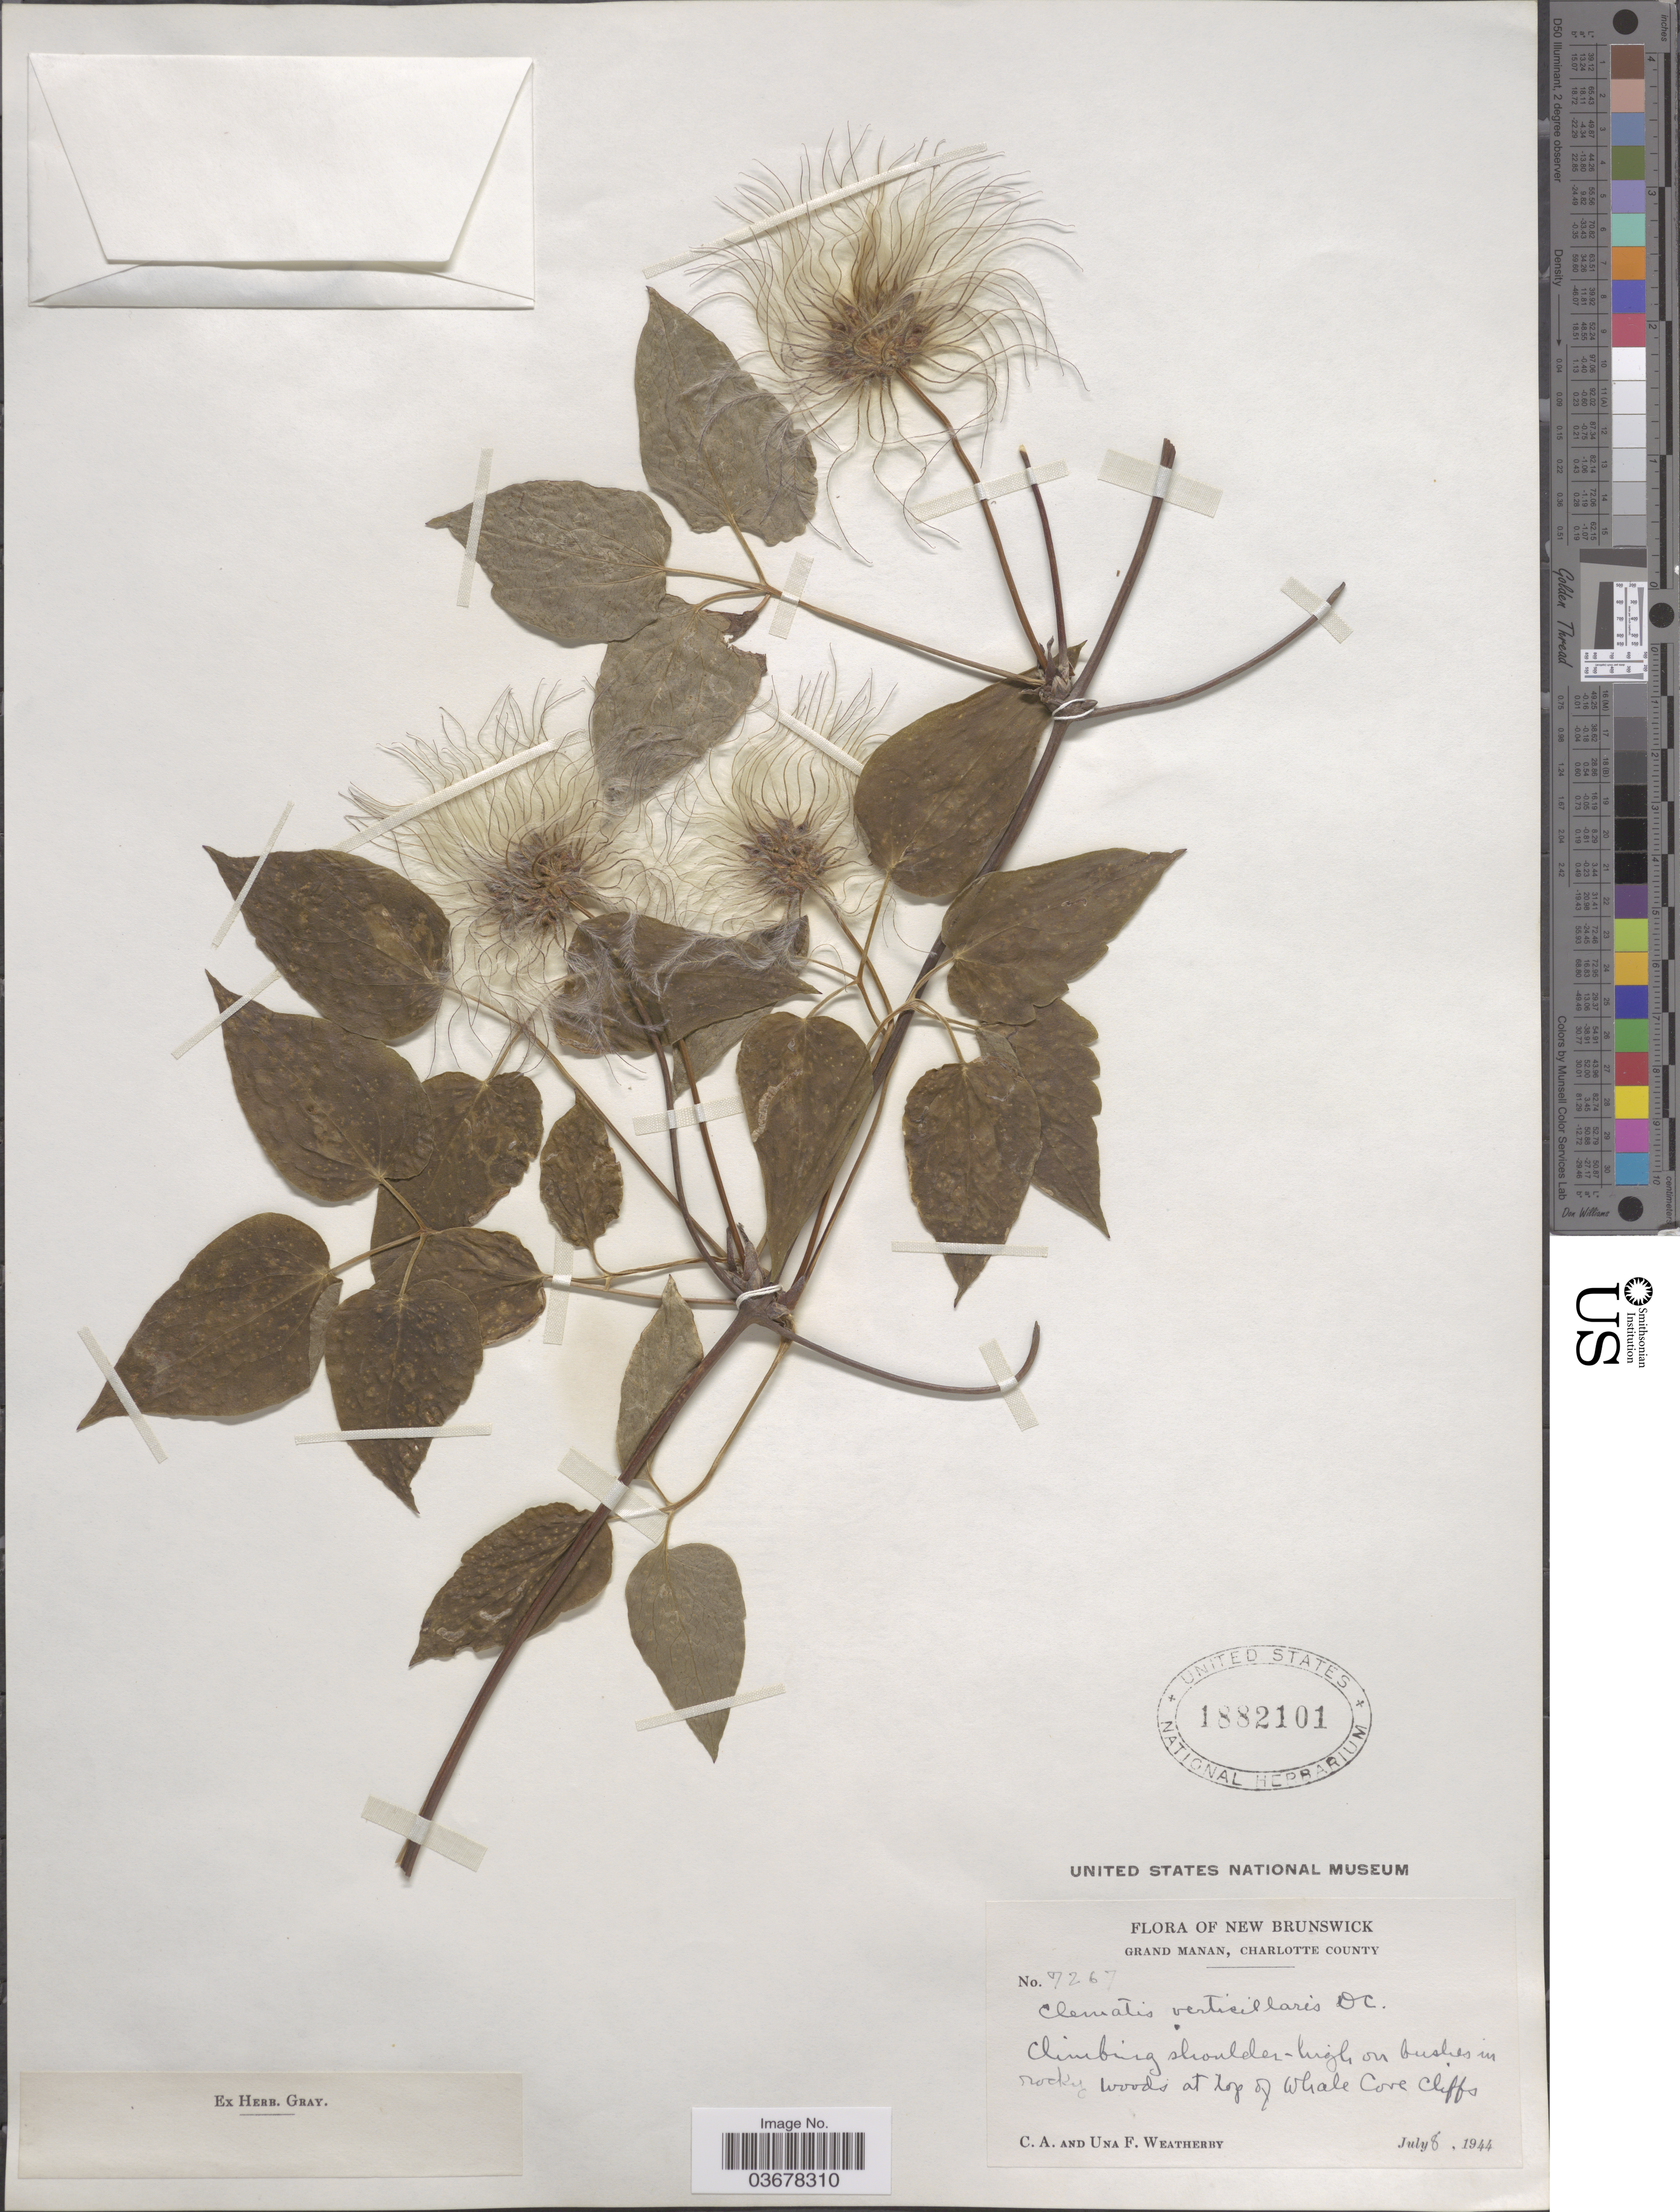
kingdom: Plantae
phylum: Tracheophyta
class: Magnoliopsida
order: Ranunculales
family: Ranunculaceae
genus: Clematis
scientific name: Clematis verticillaris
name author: DC.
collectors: C. A. Weatherby & U. Weatherby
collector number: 7267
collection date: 1944-07-08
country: Canada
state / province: New Brunswick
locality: Grand Manan, Charlotte County. Woods at top of Whale Cove Cliffs.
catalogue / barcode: US 1882101